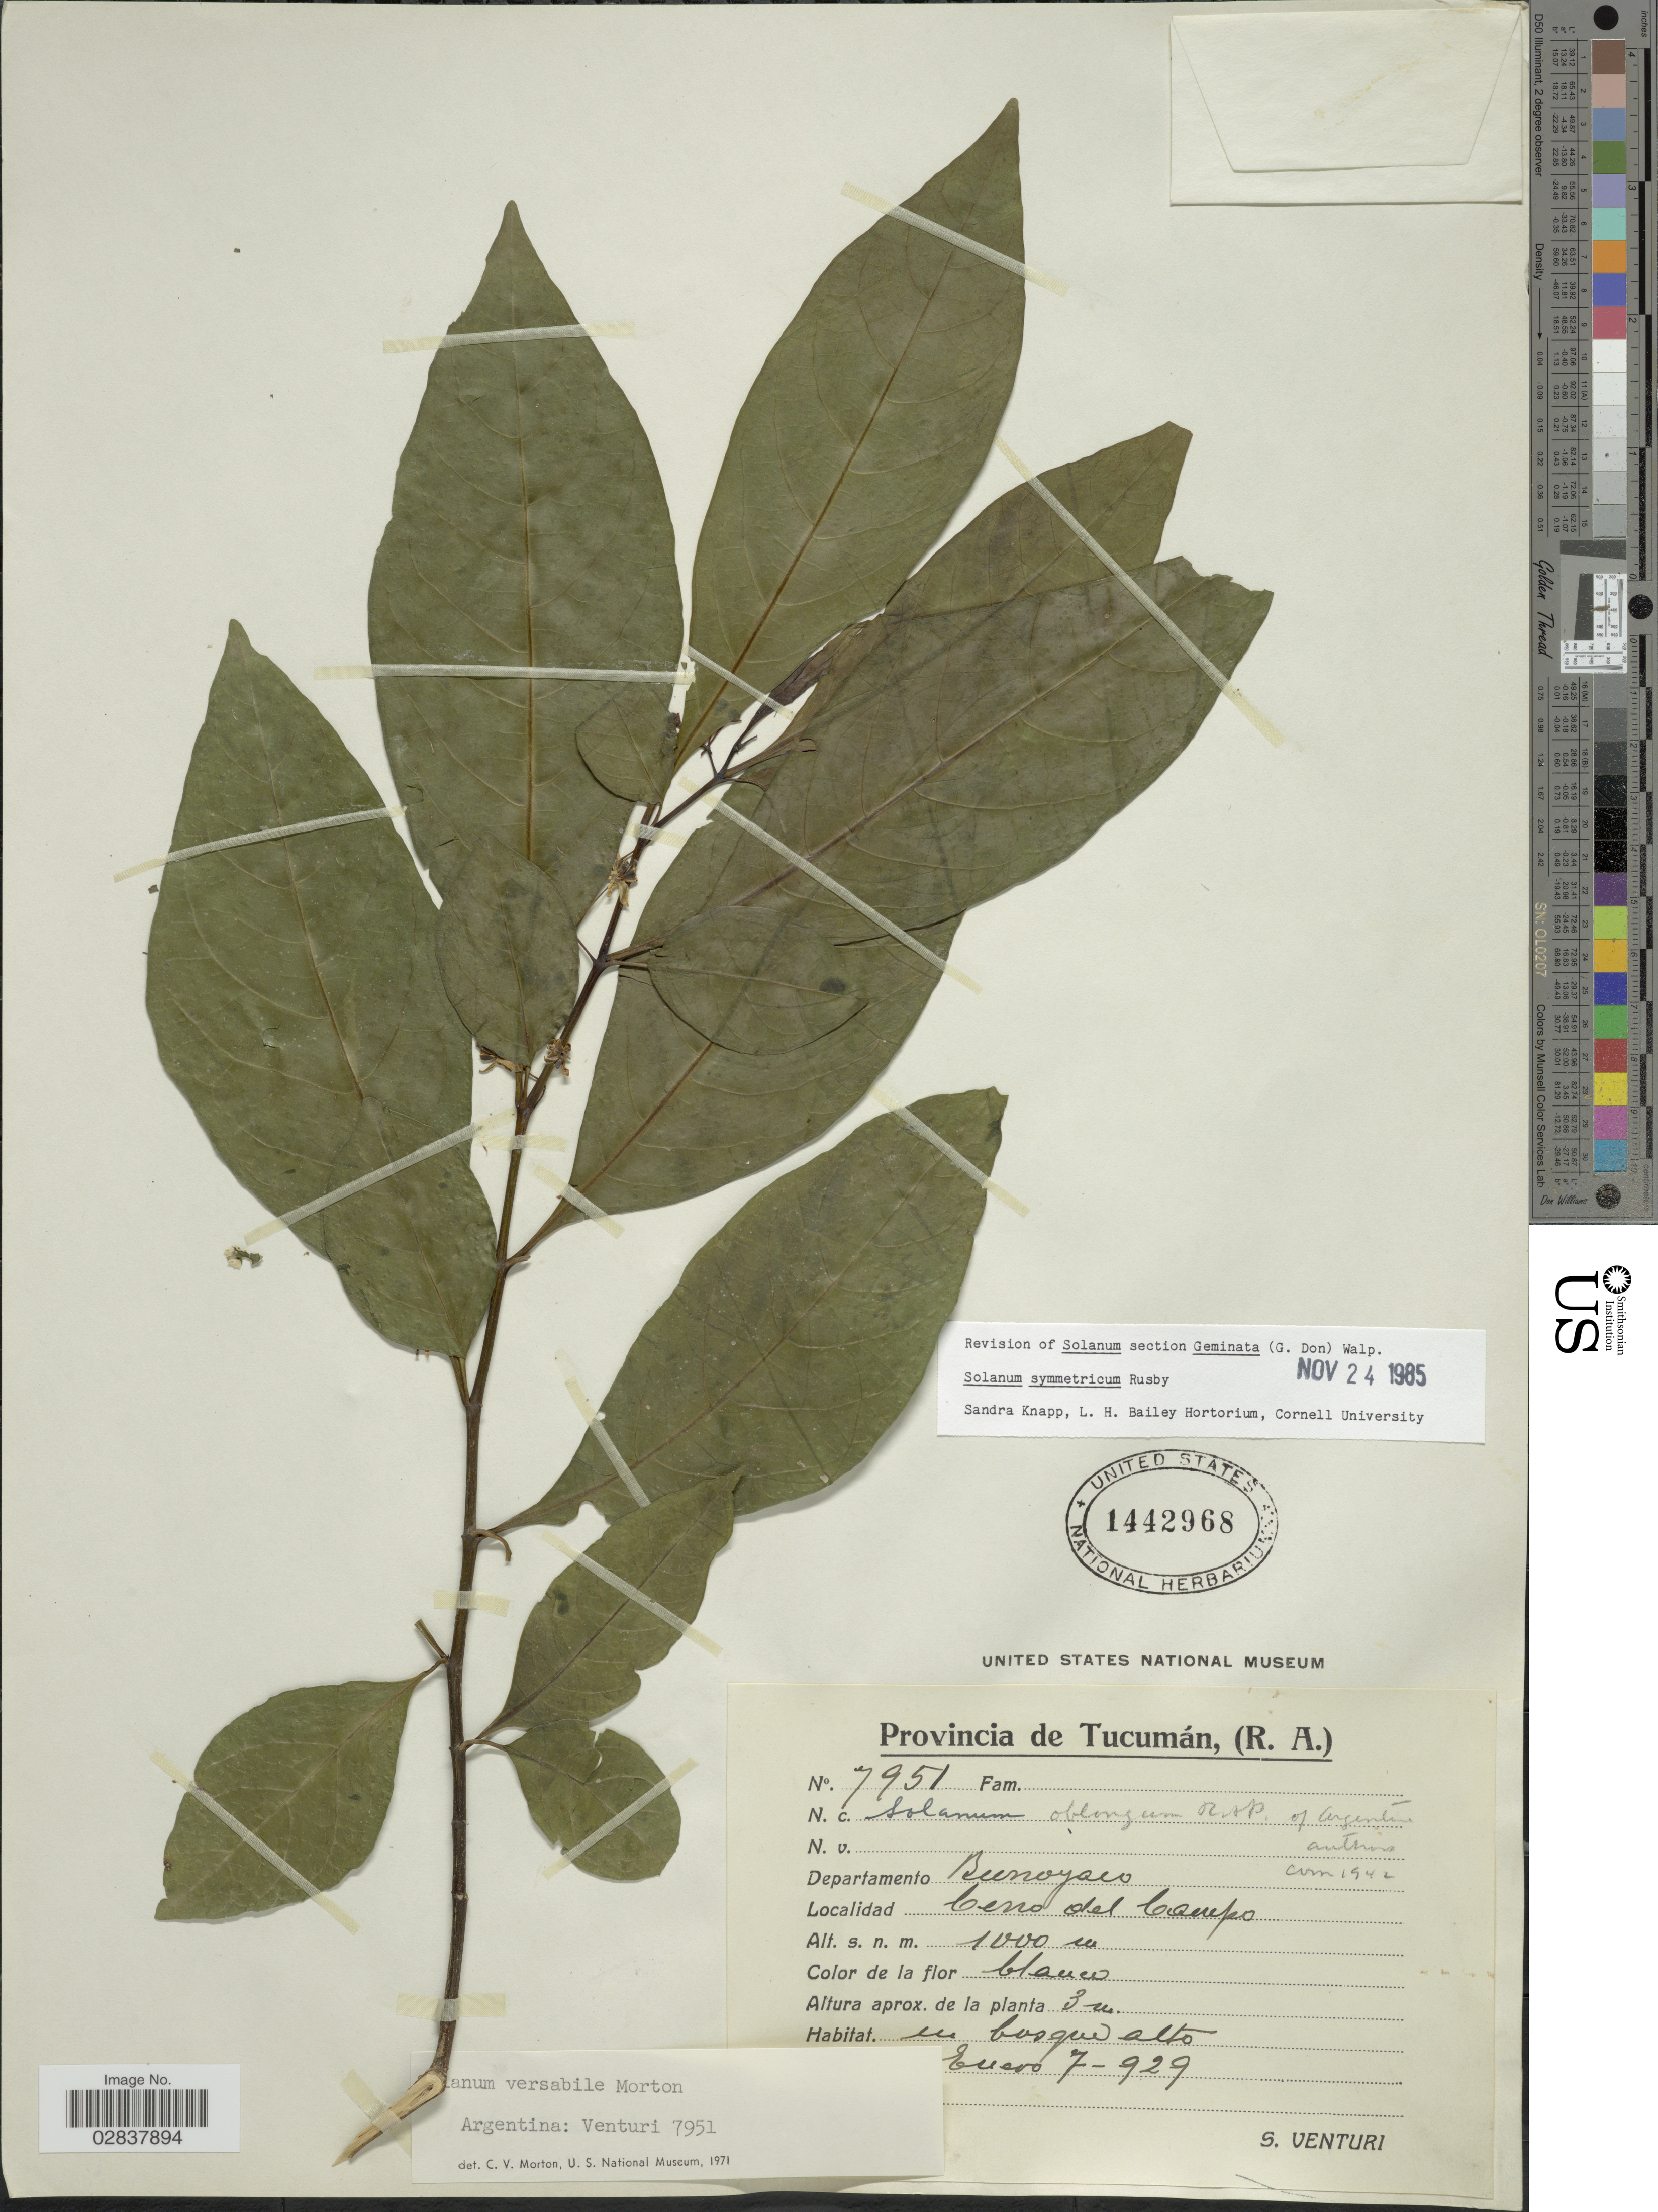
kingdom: Plantae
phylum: Tracheophyta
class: Magnoliopsida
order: Solanales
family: Solanaceae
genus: Solanum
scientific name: Solanum symmetricum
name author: Rusby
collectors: S. Venturi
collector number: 7951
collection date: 1929-01-07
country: Argentina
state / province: Tucuman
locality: (R.A.) Departamento Bunoyaco, Cerro del Campo.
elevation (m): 1000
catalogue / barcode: US 1442968